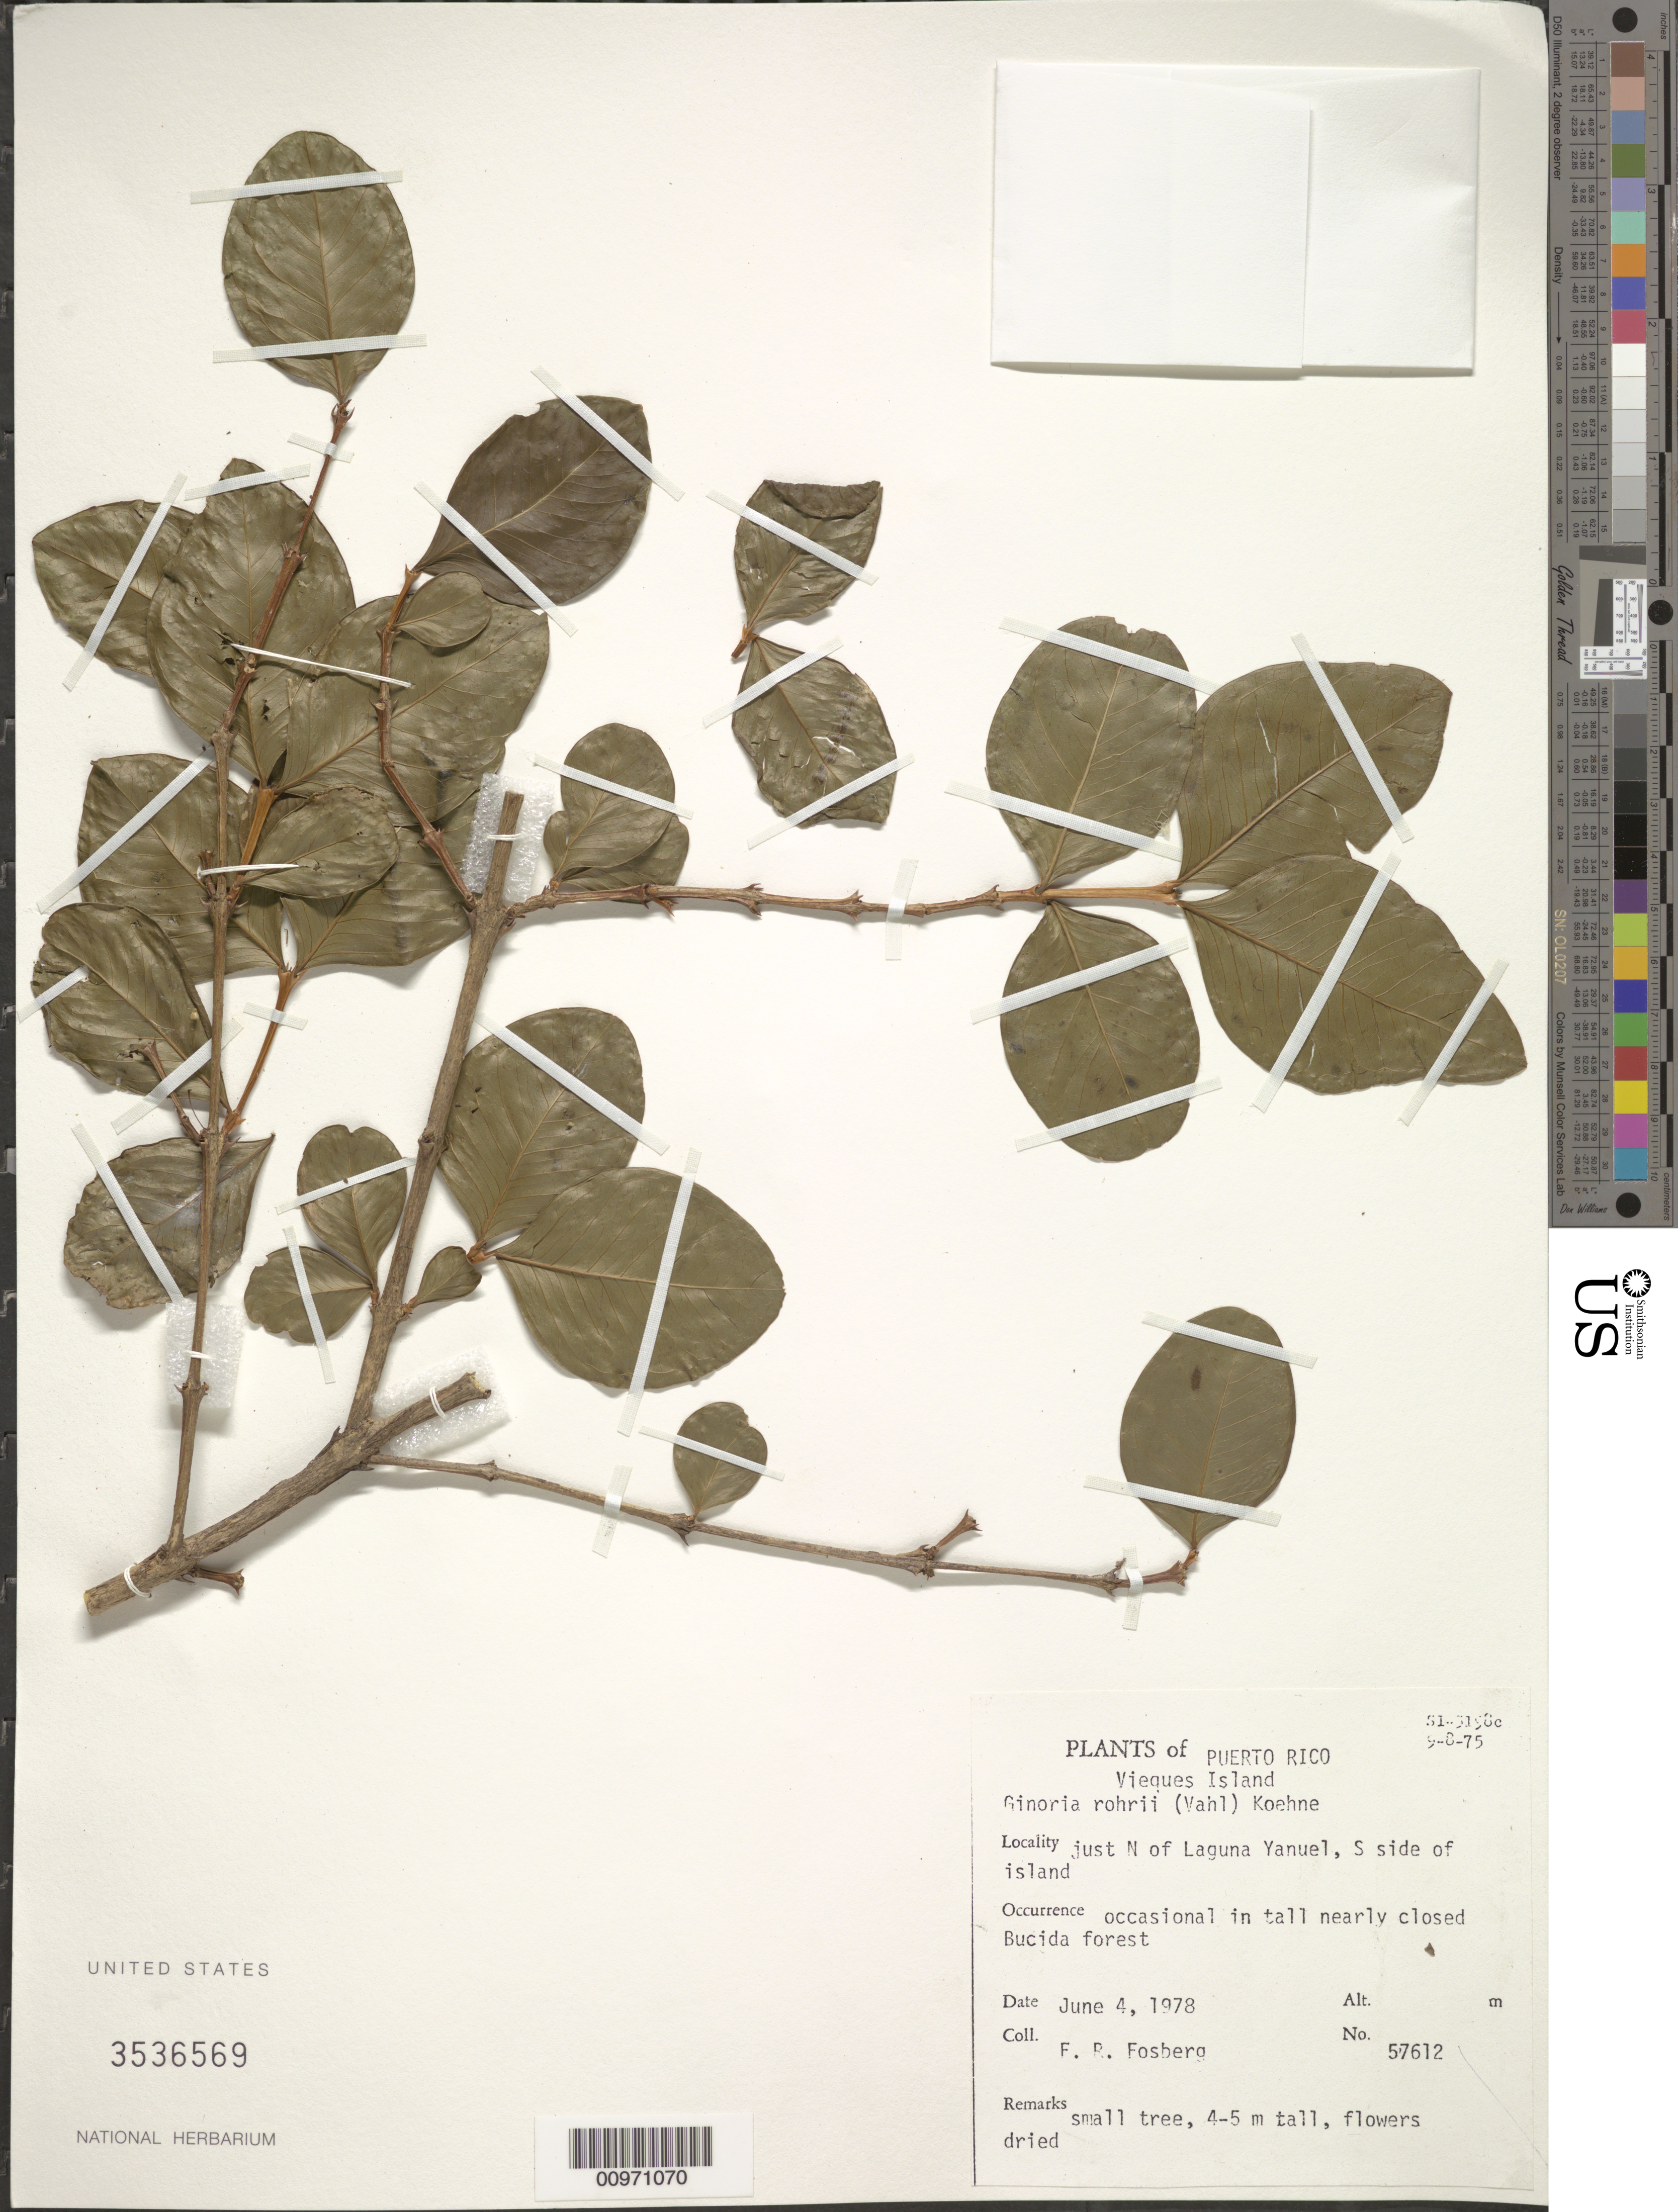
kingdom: Plantae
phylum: Tracheophyta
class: Magnoliopsida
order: Myrtales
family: Lythraceae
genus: Ginoria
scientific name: Ginoria rohrii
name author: (Vahl) Koehne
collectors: F. R. Fosberg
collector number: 57612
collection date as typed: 04 Jun 1978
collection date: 1978-06-04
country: Puerto Rico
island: Vieques I.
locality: Just N of Laguna Yanuel, S side of island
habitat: In tall nearly closed Bucida forest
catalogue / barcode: US 3536569